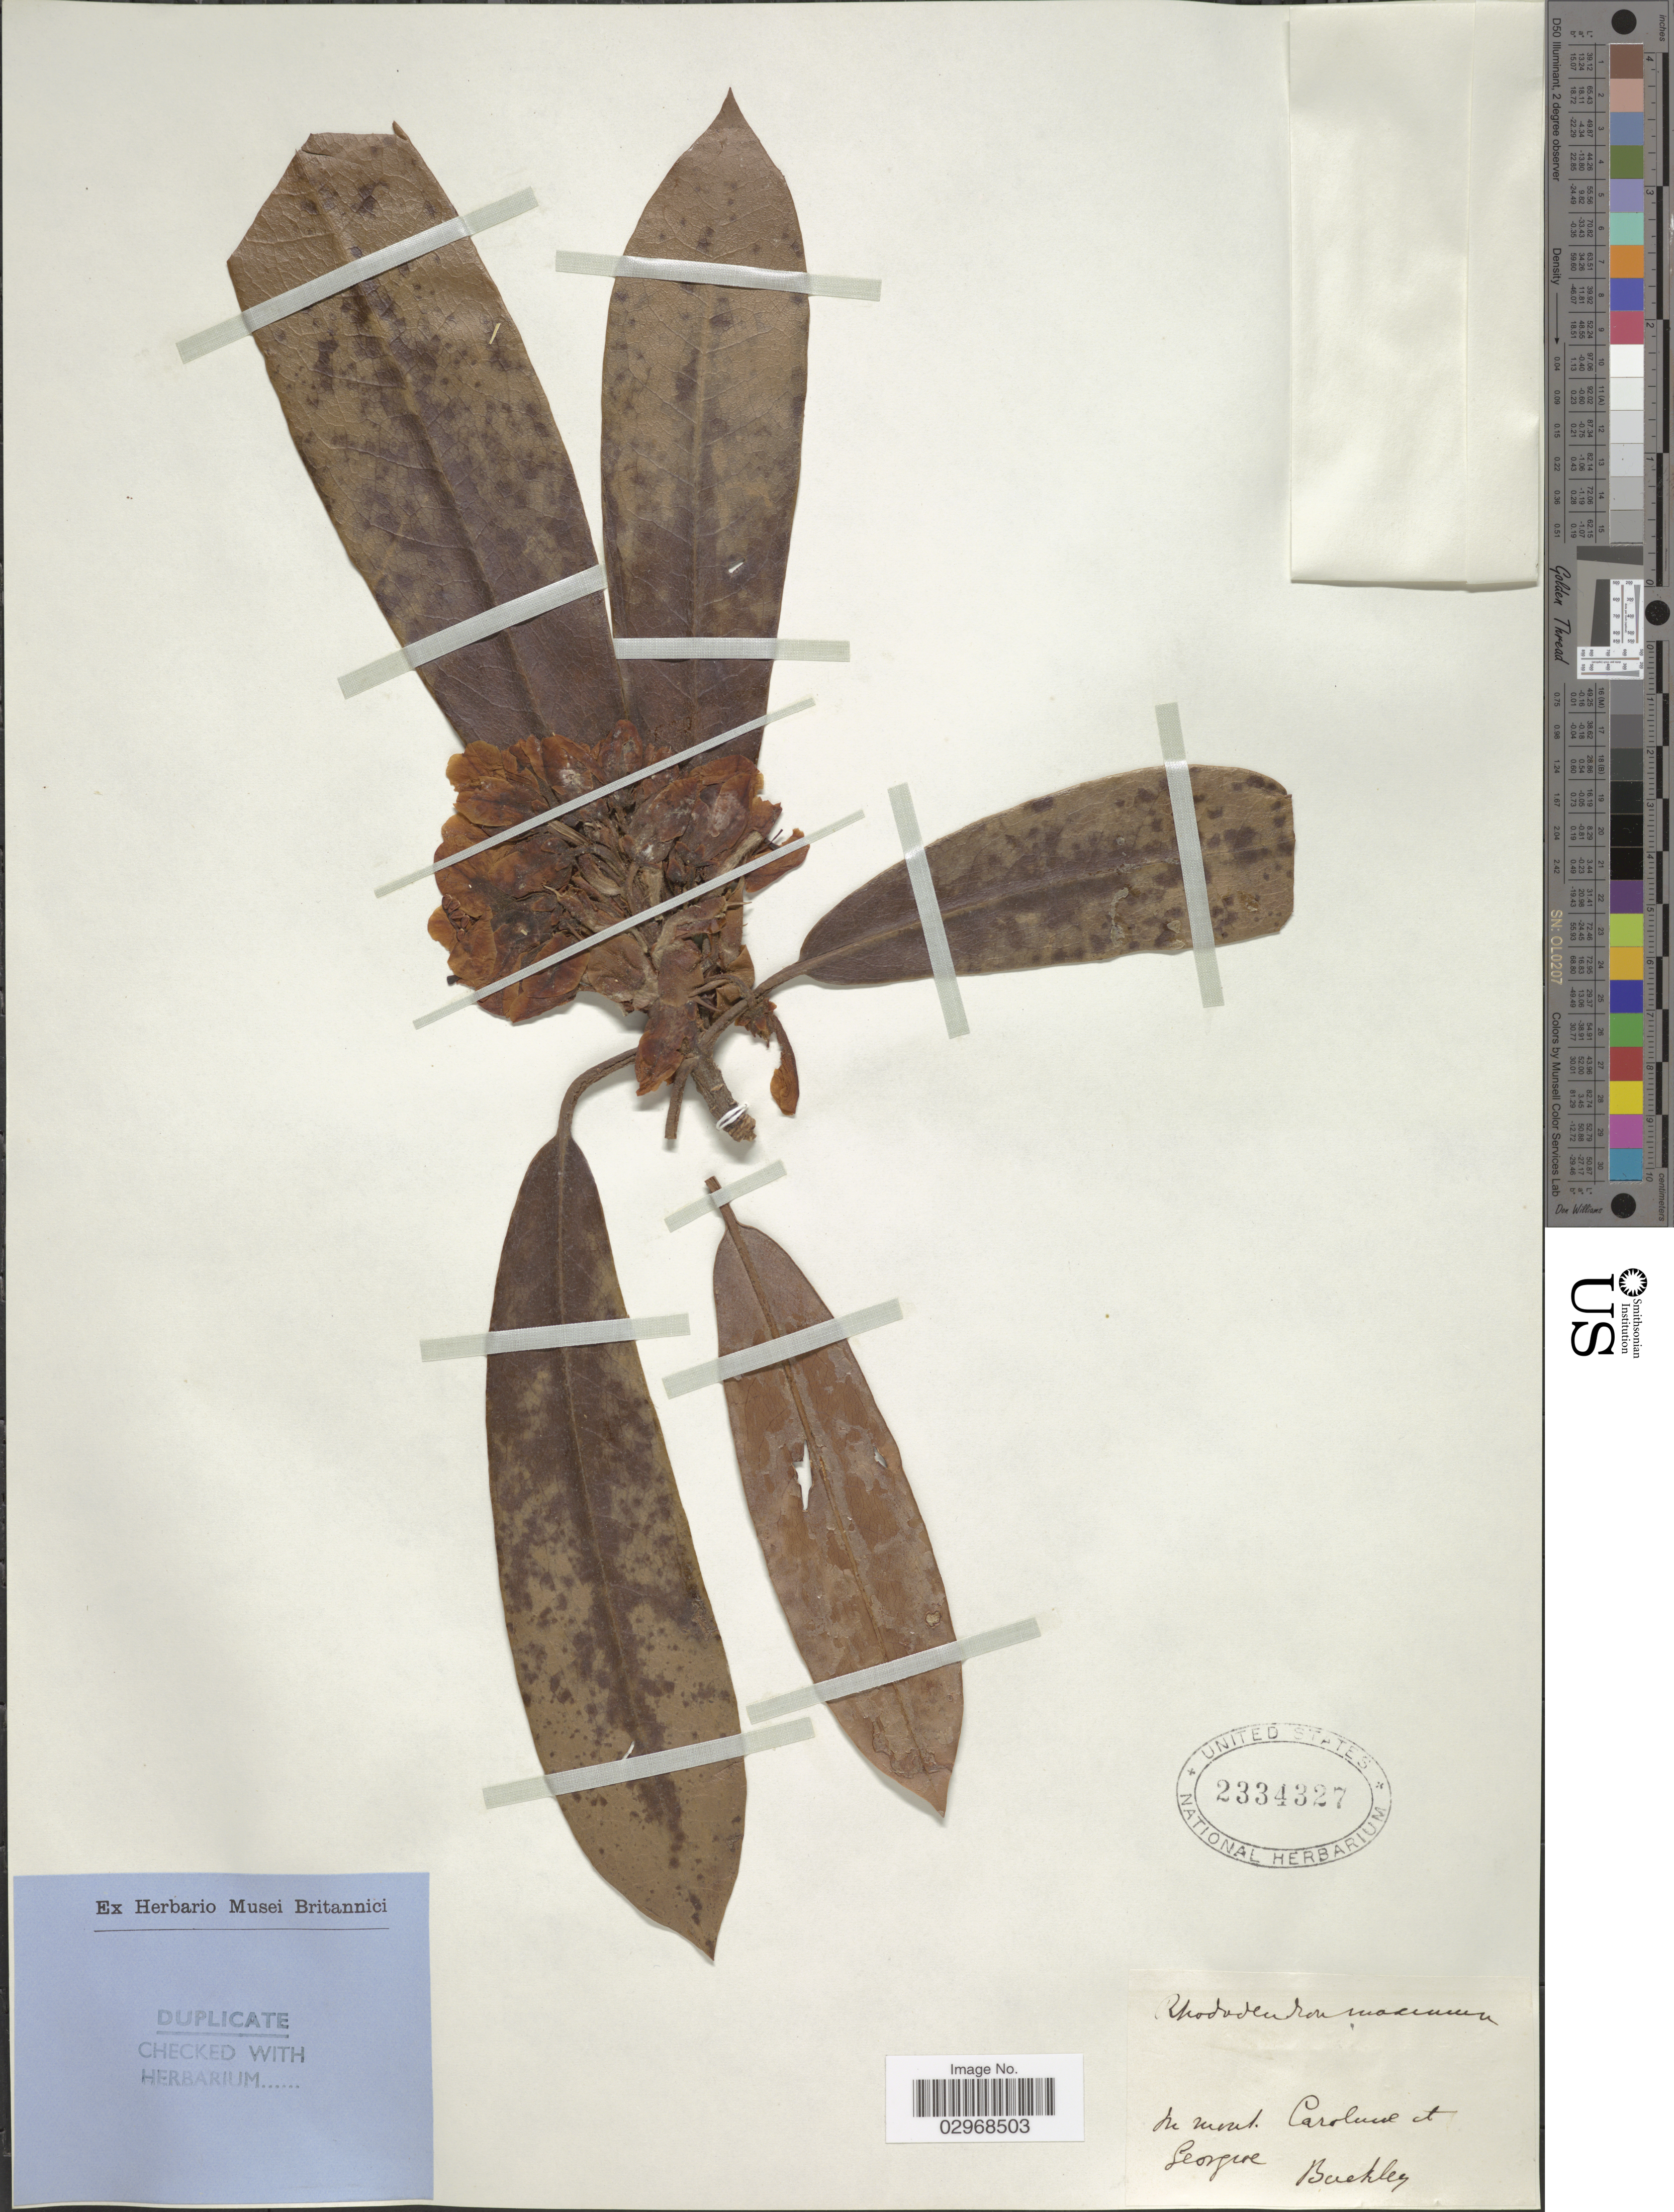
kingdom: Plantae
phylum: Tracheophyta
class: Magnoliopsida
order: Ericales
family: Ericaceae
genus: Rhododendron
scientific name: Rhododendron maximum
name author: L.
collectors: -- Buckley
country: United States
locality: In Mont. Caroline et George.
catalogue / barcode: US 2334327